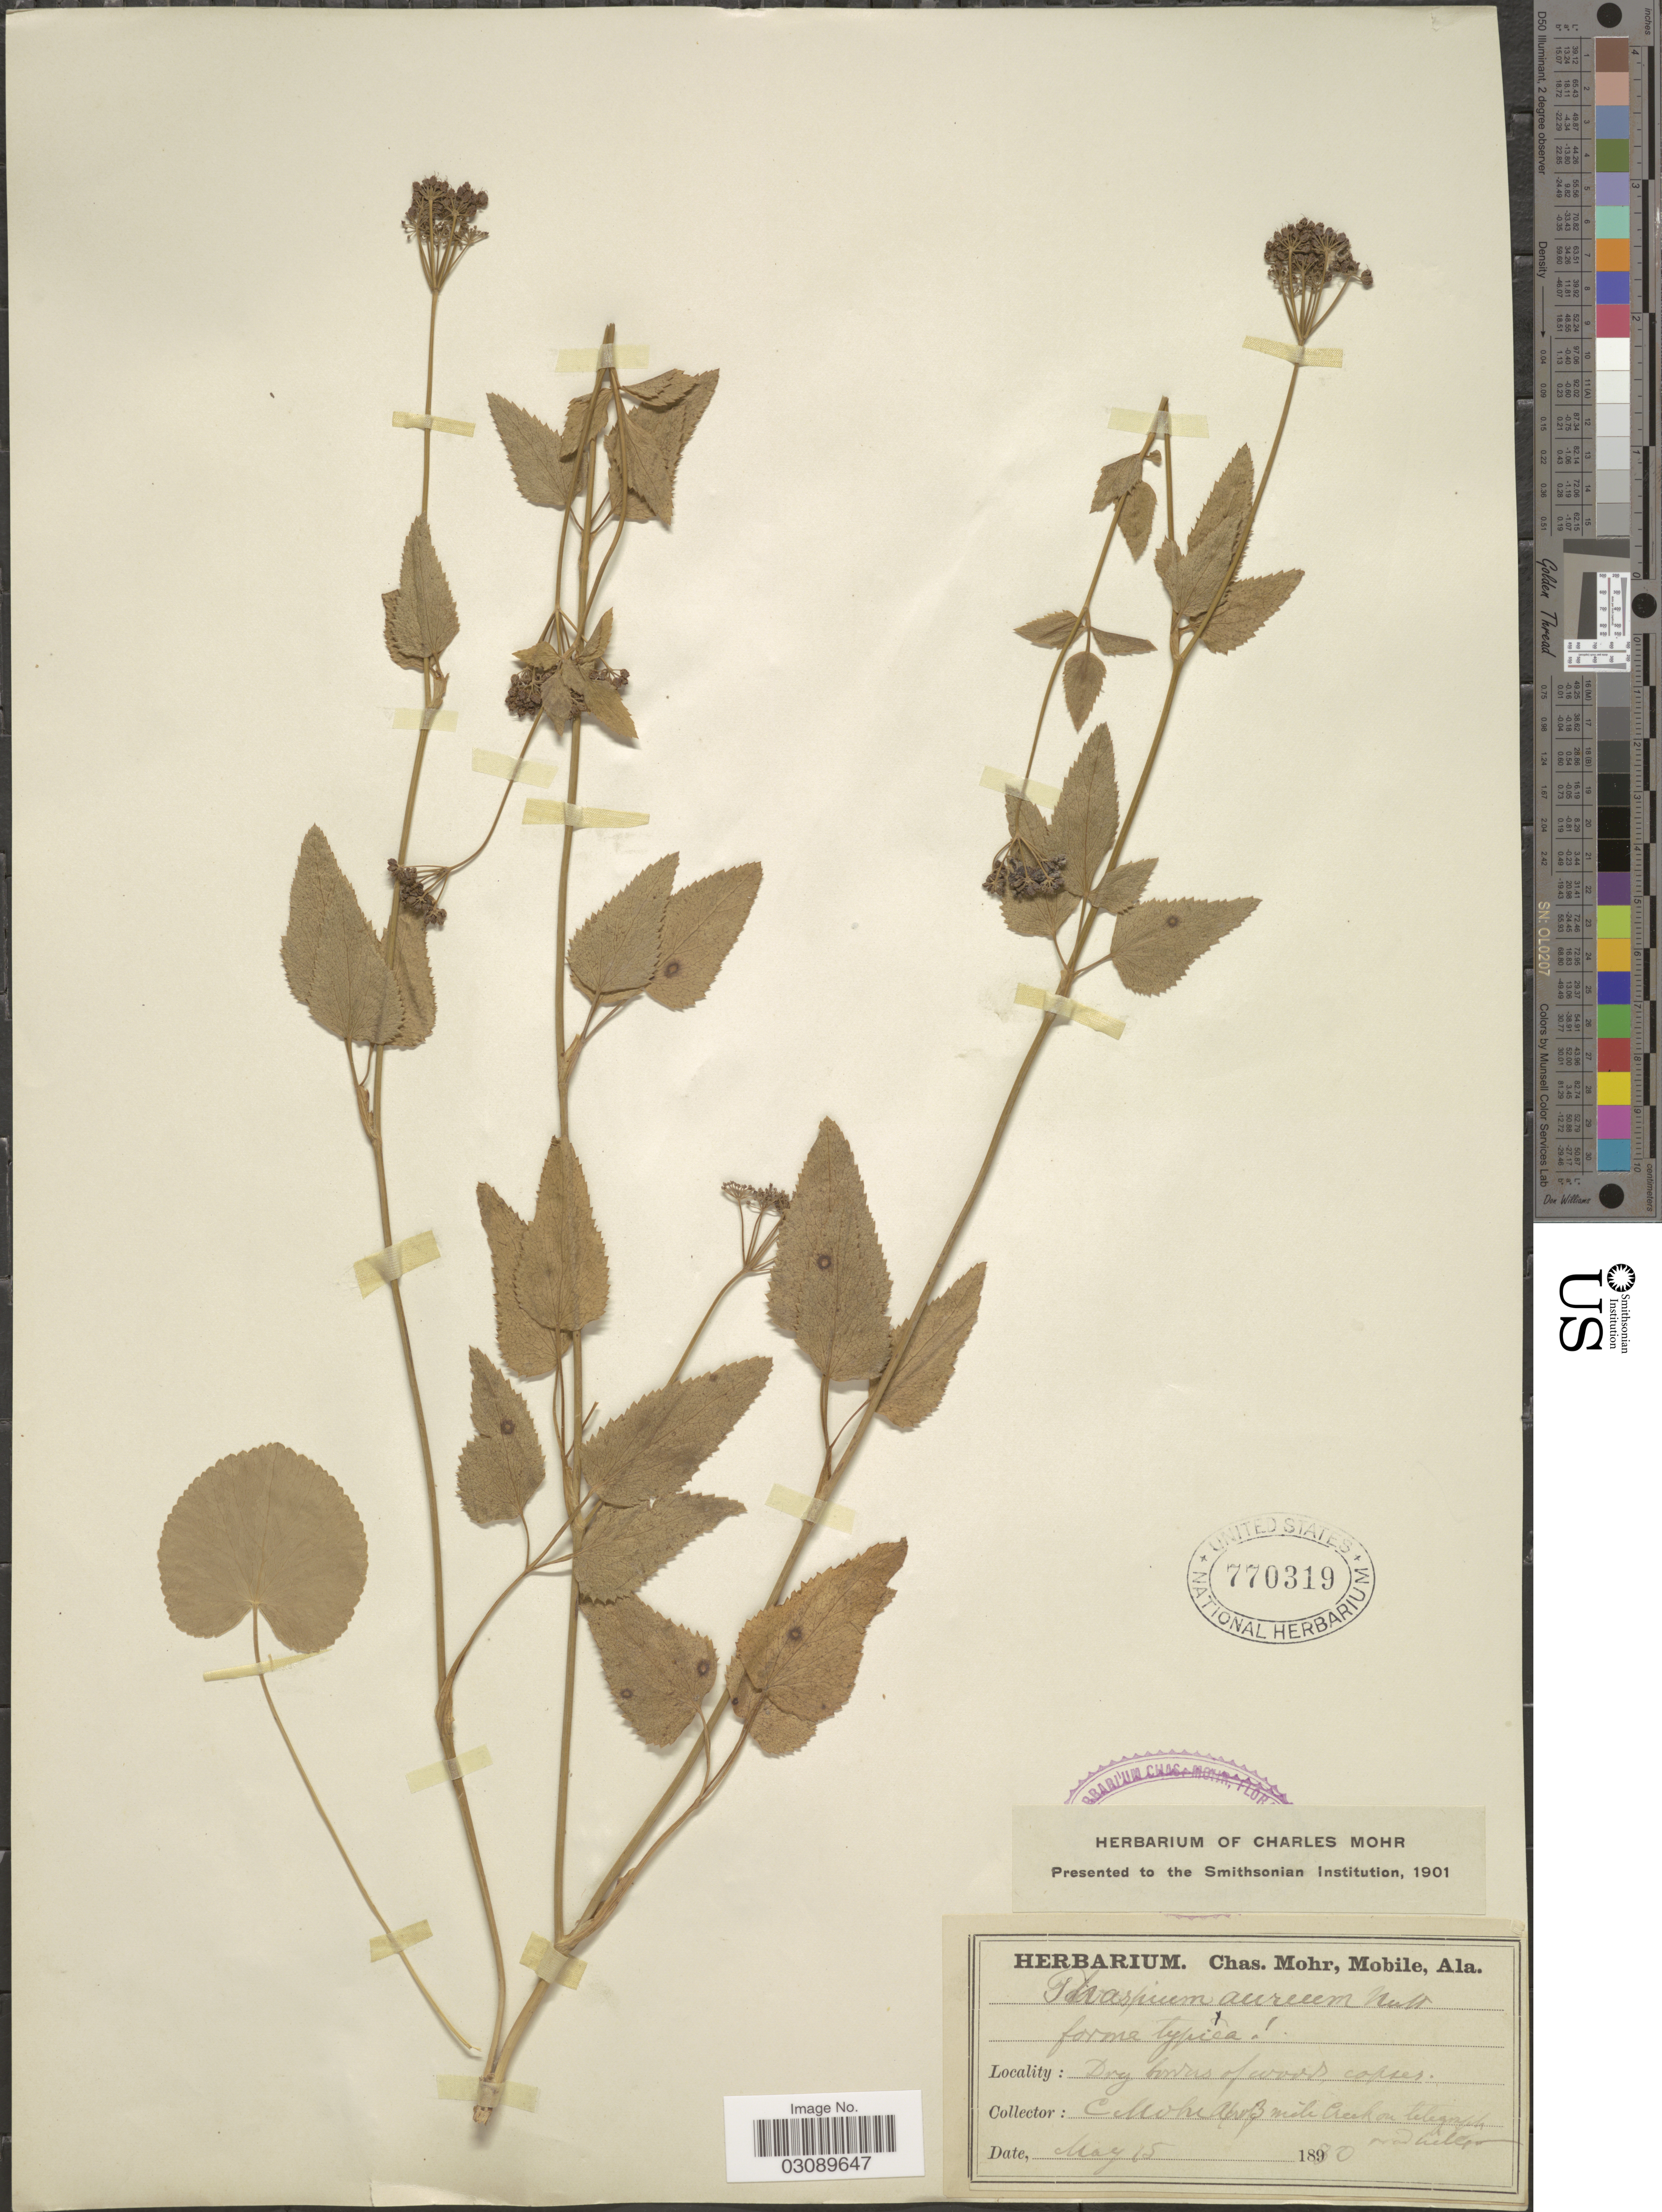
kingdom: Plantae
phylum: Tracheophyta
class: Magnoliopsida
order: Apiales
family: Apiaceae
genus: Thaspium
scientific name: Thaspium trifoliatum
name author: (L.) A. Gray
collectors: Mohr, C. T. (herbarium)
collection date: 1890-05-15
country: United States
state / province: Alabama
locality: Above 3 mile Creek on telegraph road hills.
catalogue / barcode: US 770319